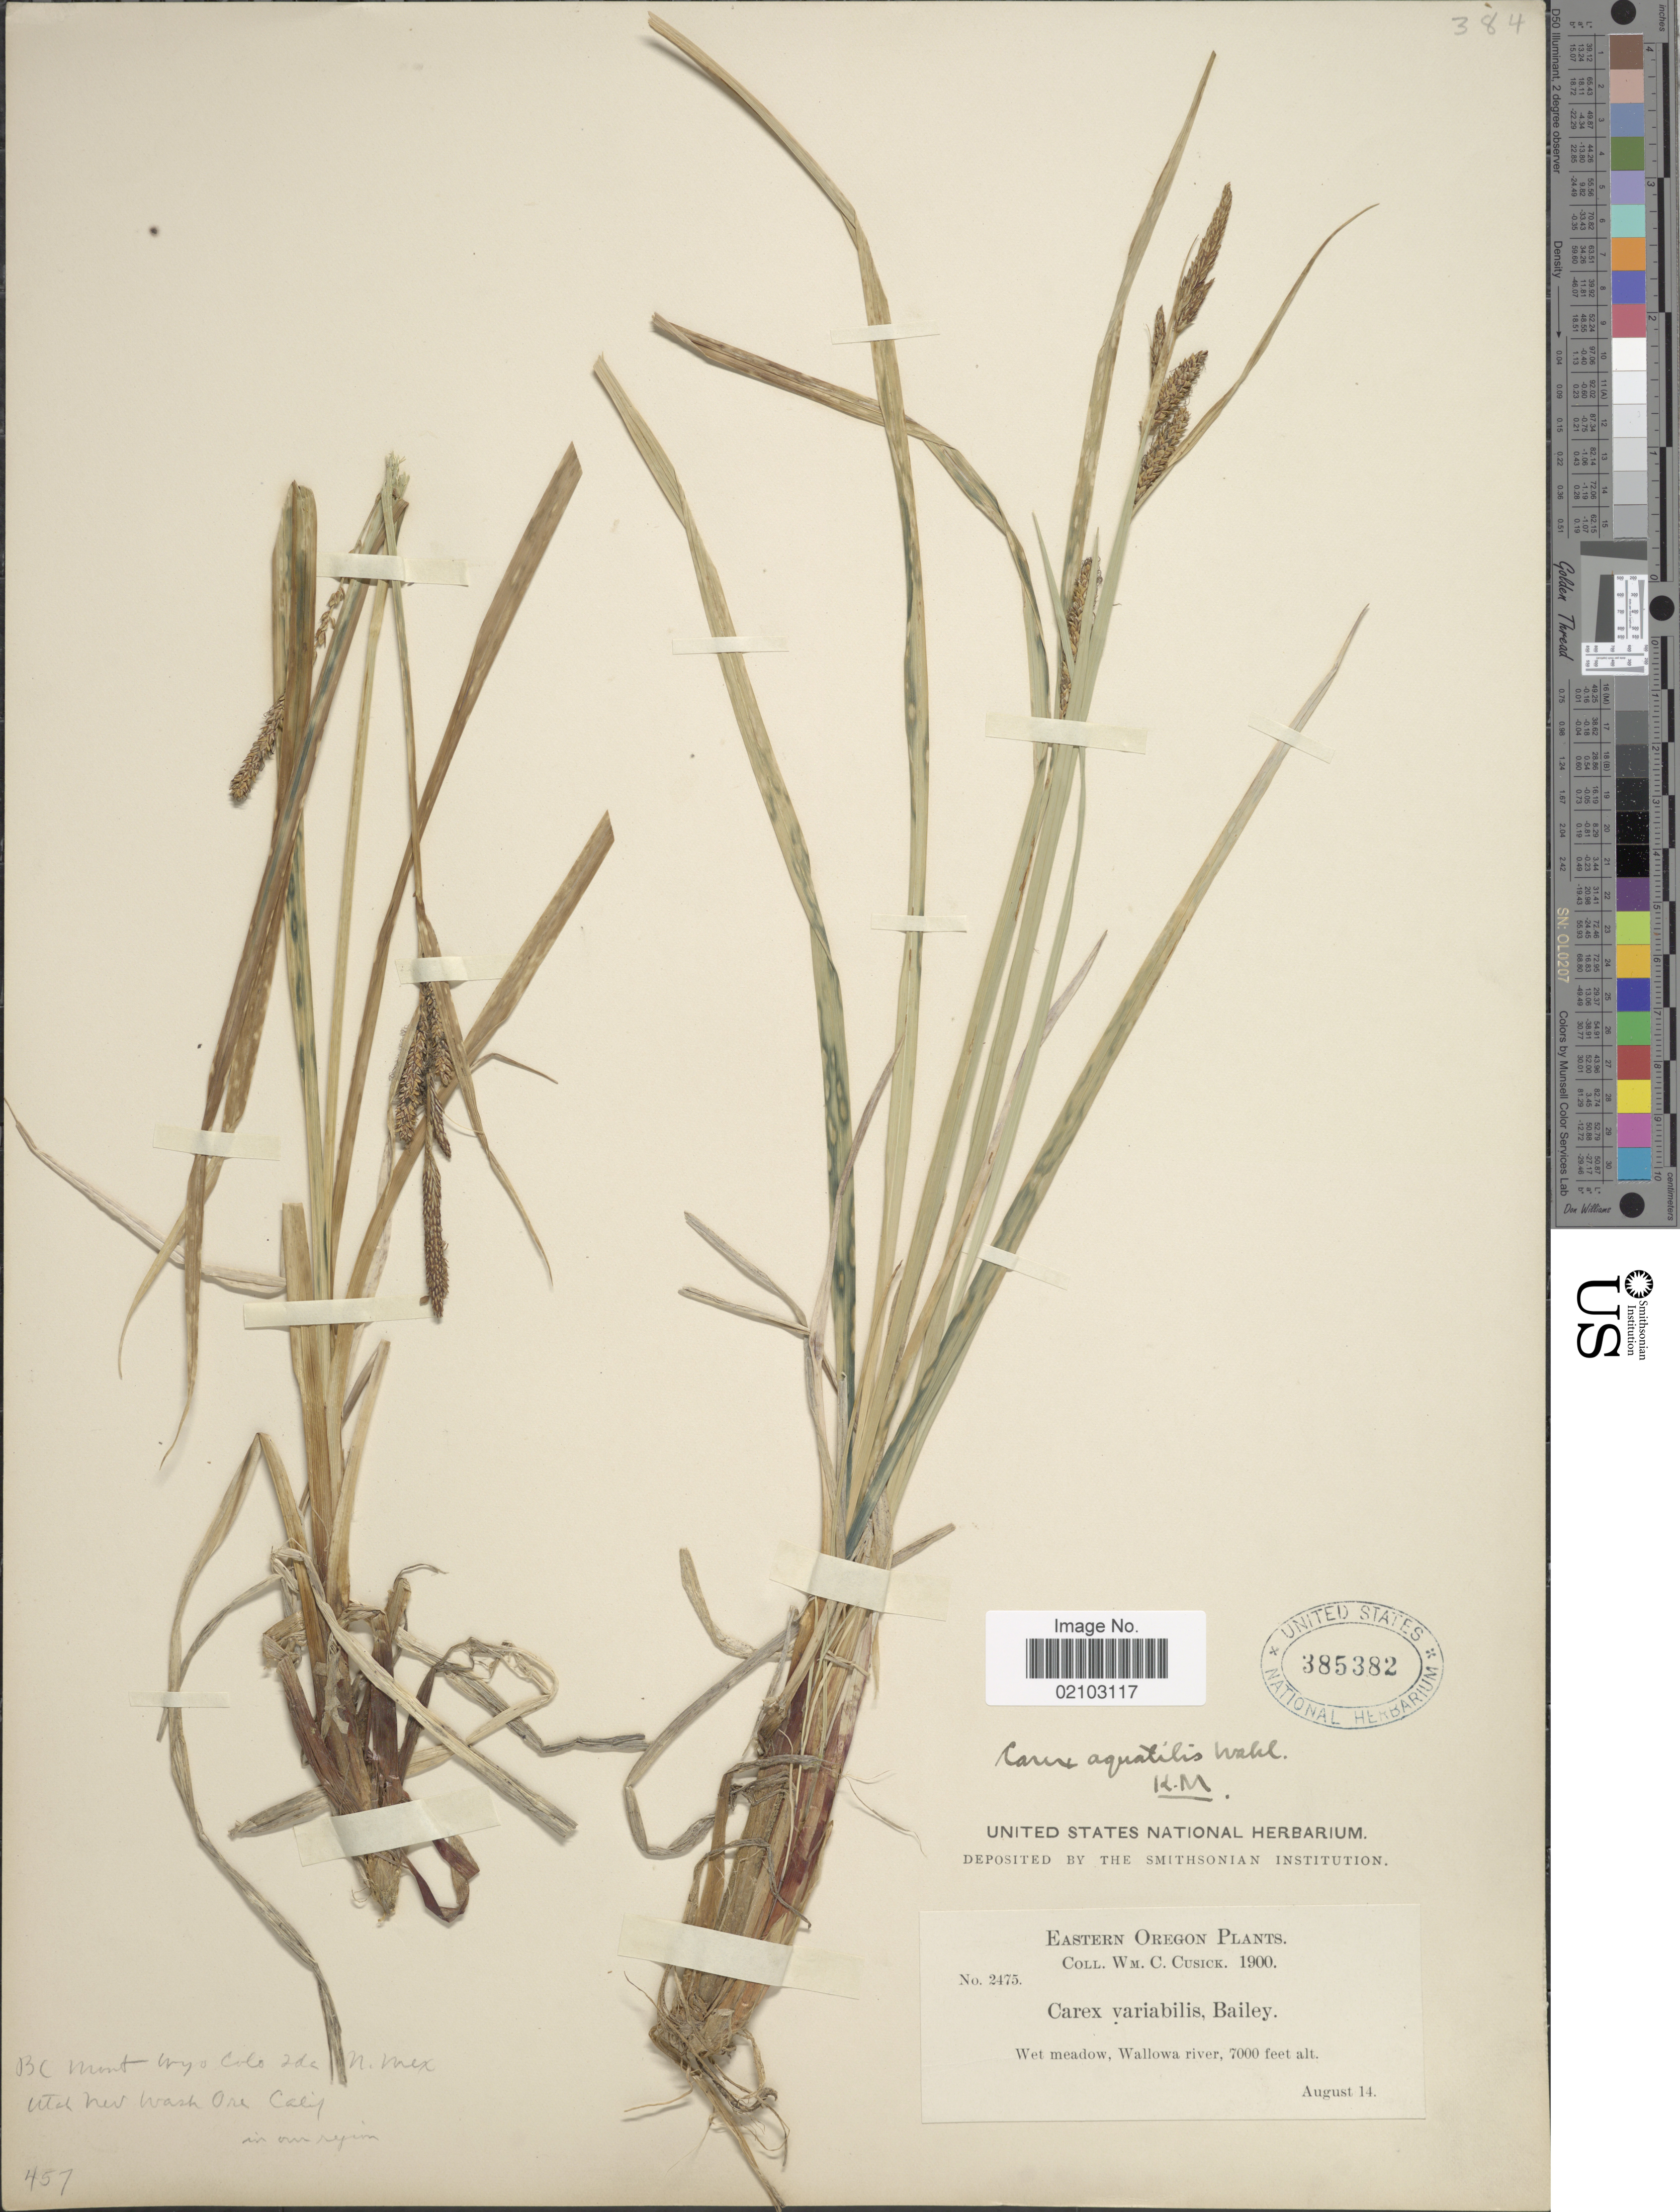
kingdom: Plantae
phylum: Tracheophyta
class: Liliopsida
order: Poales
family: Cyperaceae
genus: Carex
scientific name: Carex aquatilis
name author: Wahlenb.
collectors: W. C. Cusick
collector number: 2475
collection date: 1900-08-14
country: United States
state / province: Oregon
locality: Eastern Oregon, Wallowa River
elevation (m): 2134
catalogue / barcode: US 385382